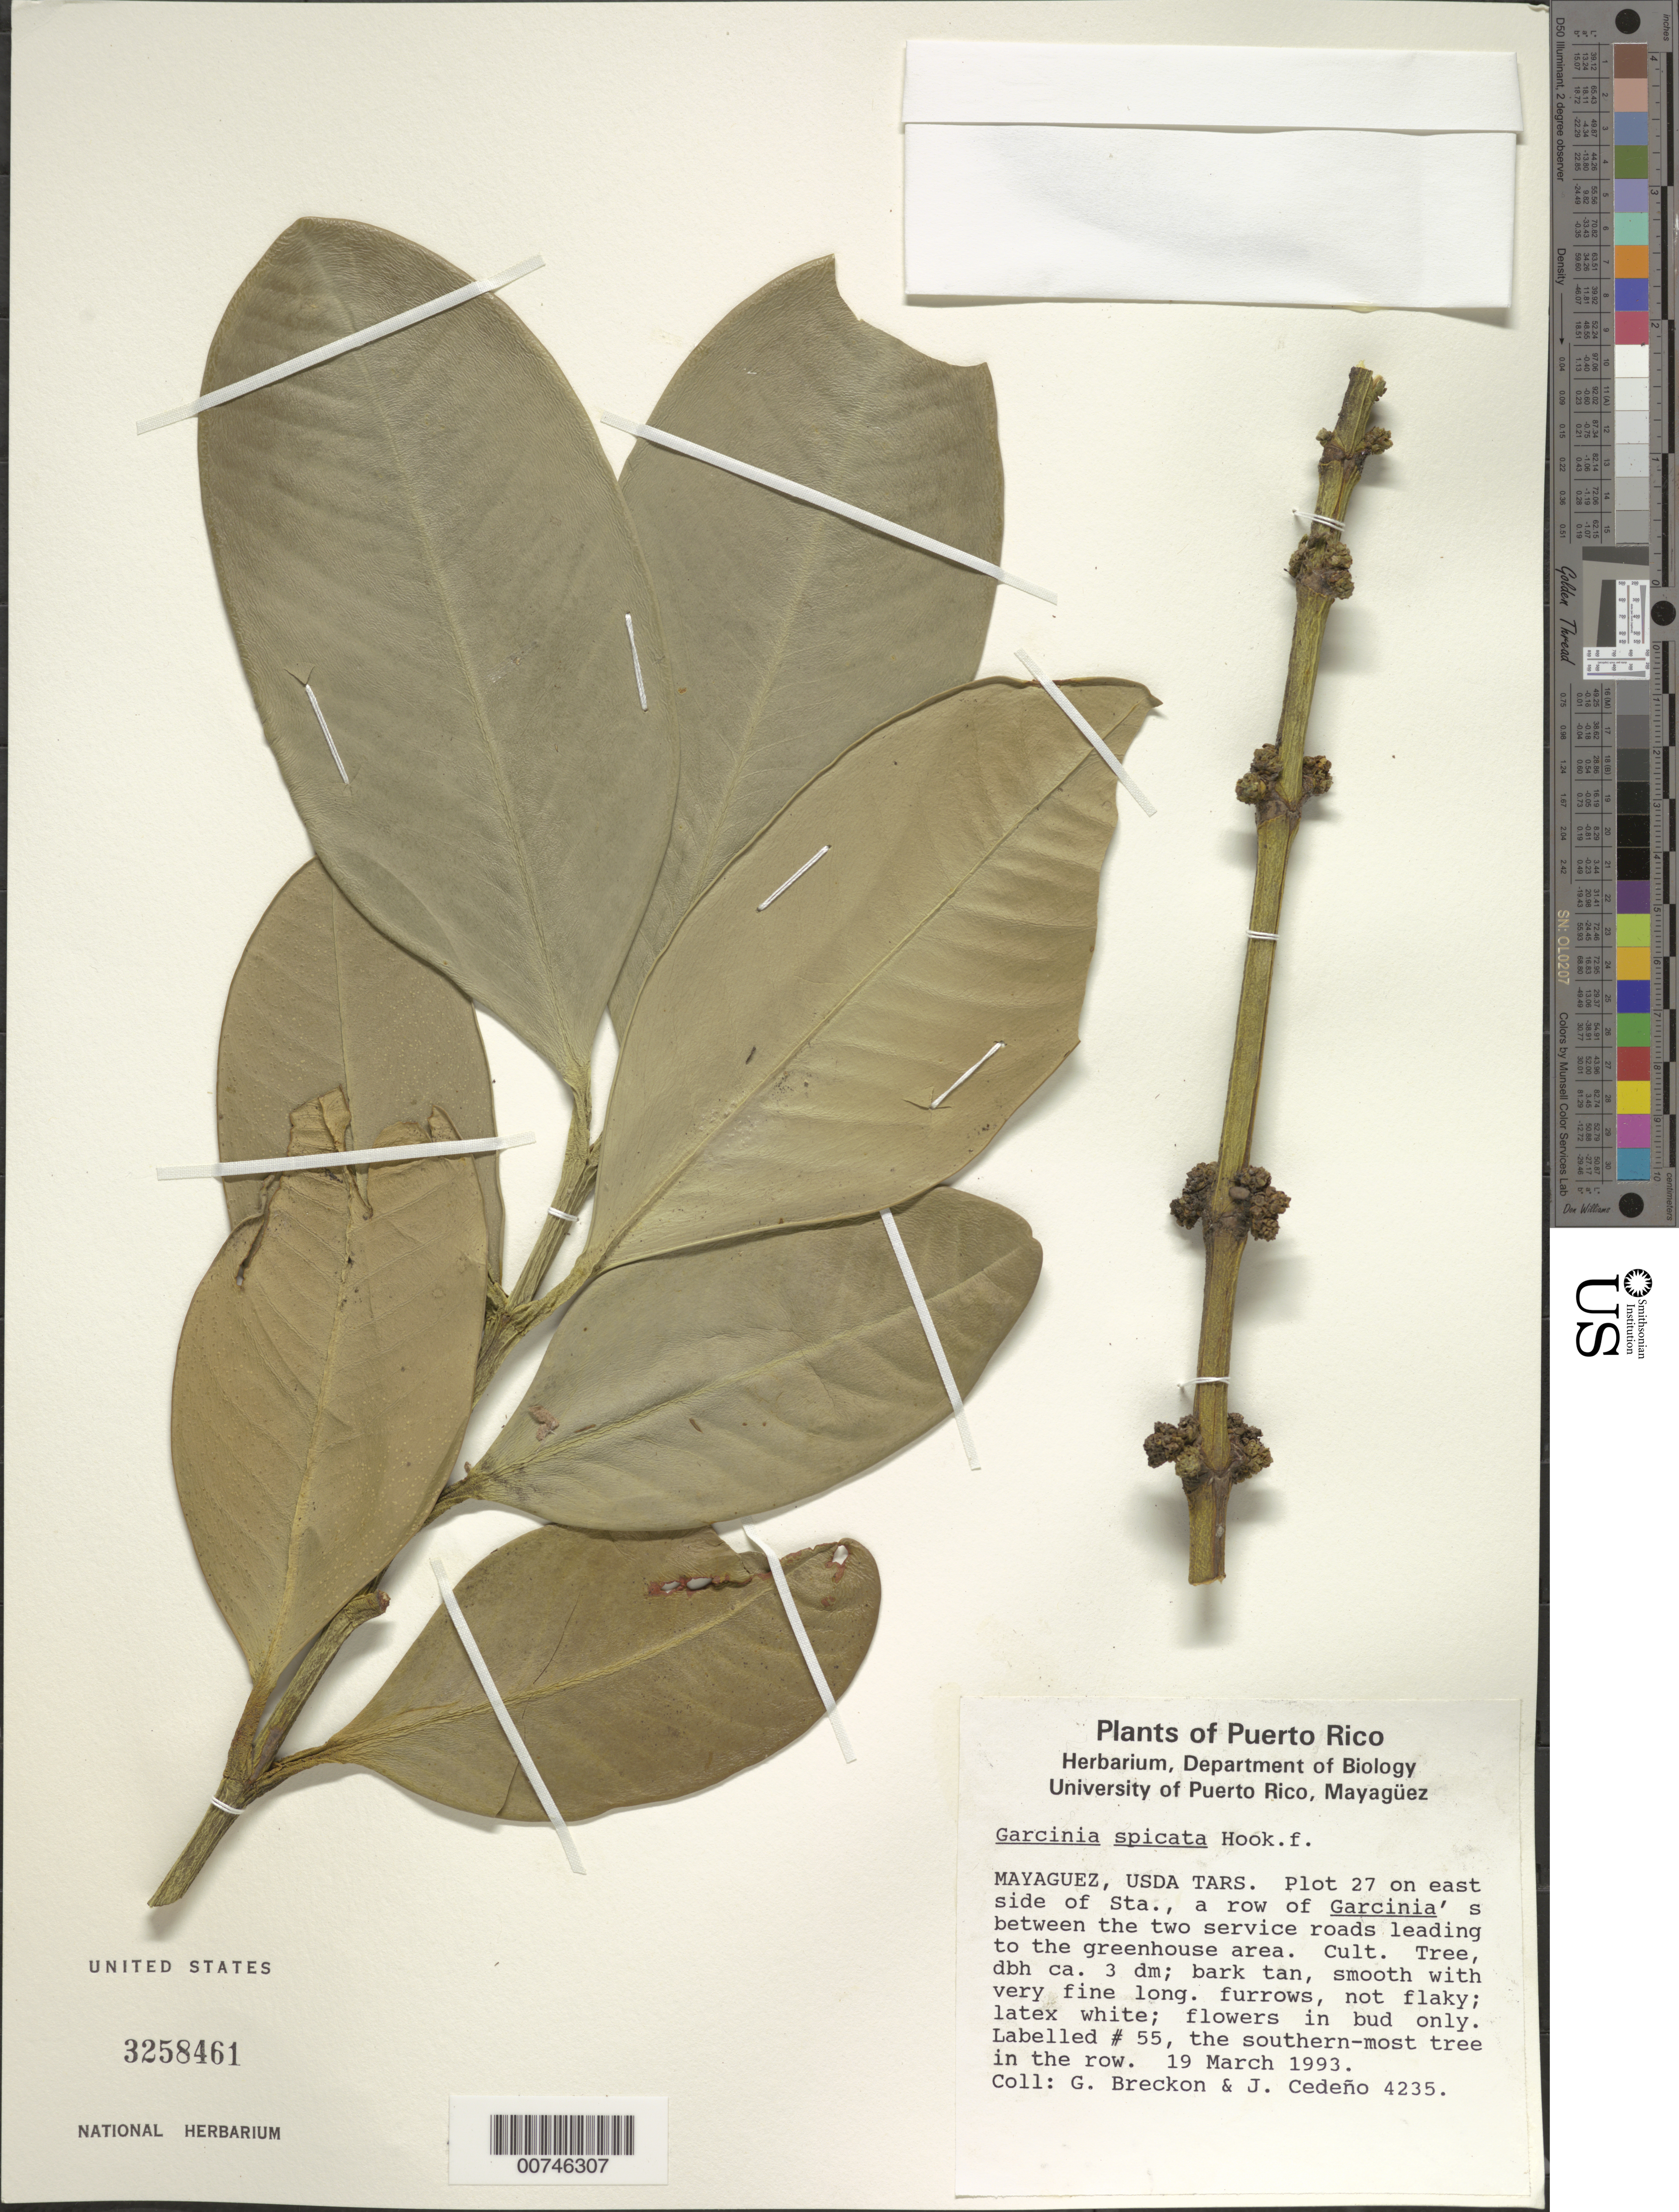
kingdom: Plantae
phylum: Tracheophyta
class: Magnoliopsida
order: Malpighiales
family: Clusiaceae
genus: Garcinia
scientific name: Garcinia tinctoria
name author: (DC.) Dunn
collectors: G. J. Breckon & J. Cedeño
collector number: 4235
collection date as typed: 19 Mar 1993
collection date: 1993-03-19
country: Puerto Rico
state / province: Mayagüez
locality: USDA, TARS. Plot 27 on east side of Sta., a row of Garcinia's between the two service roads leading to the greenhouse area.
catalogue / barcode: US 3258461